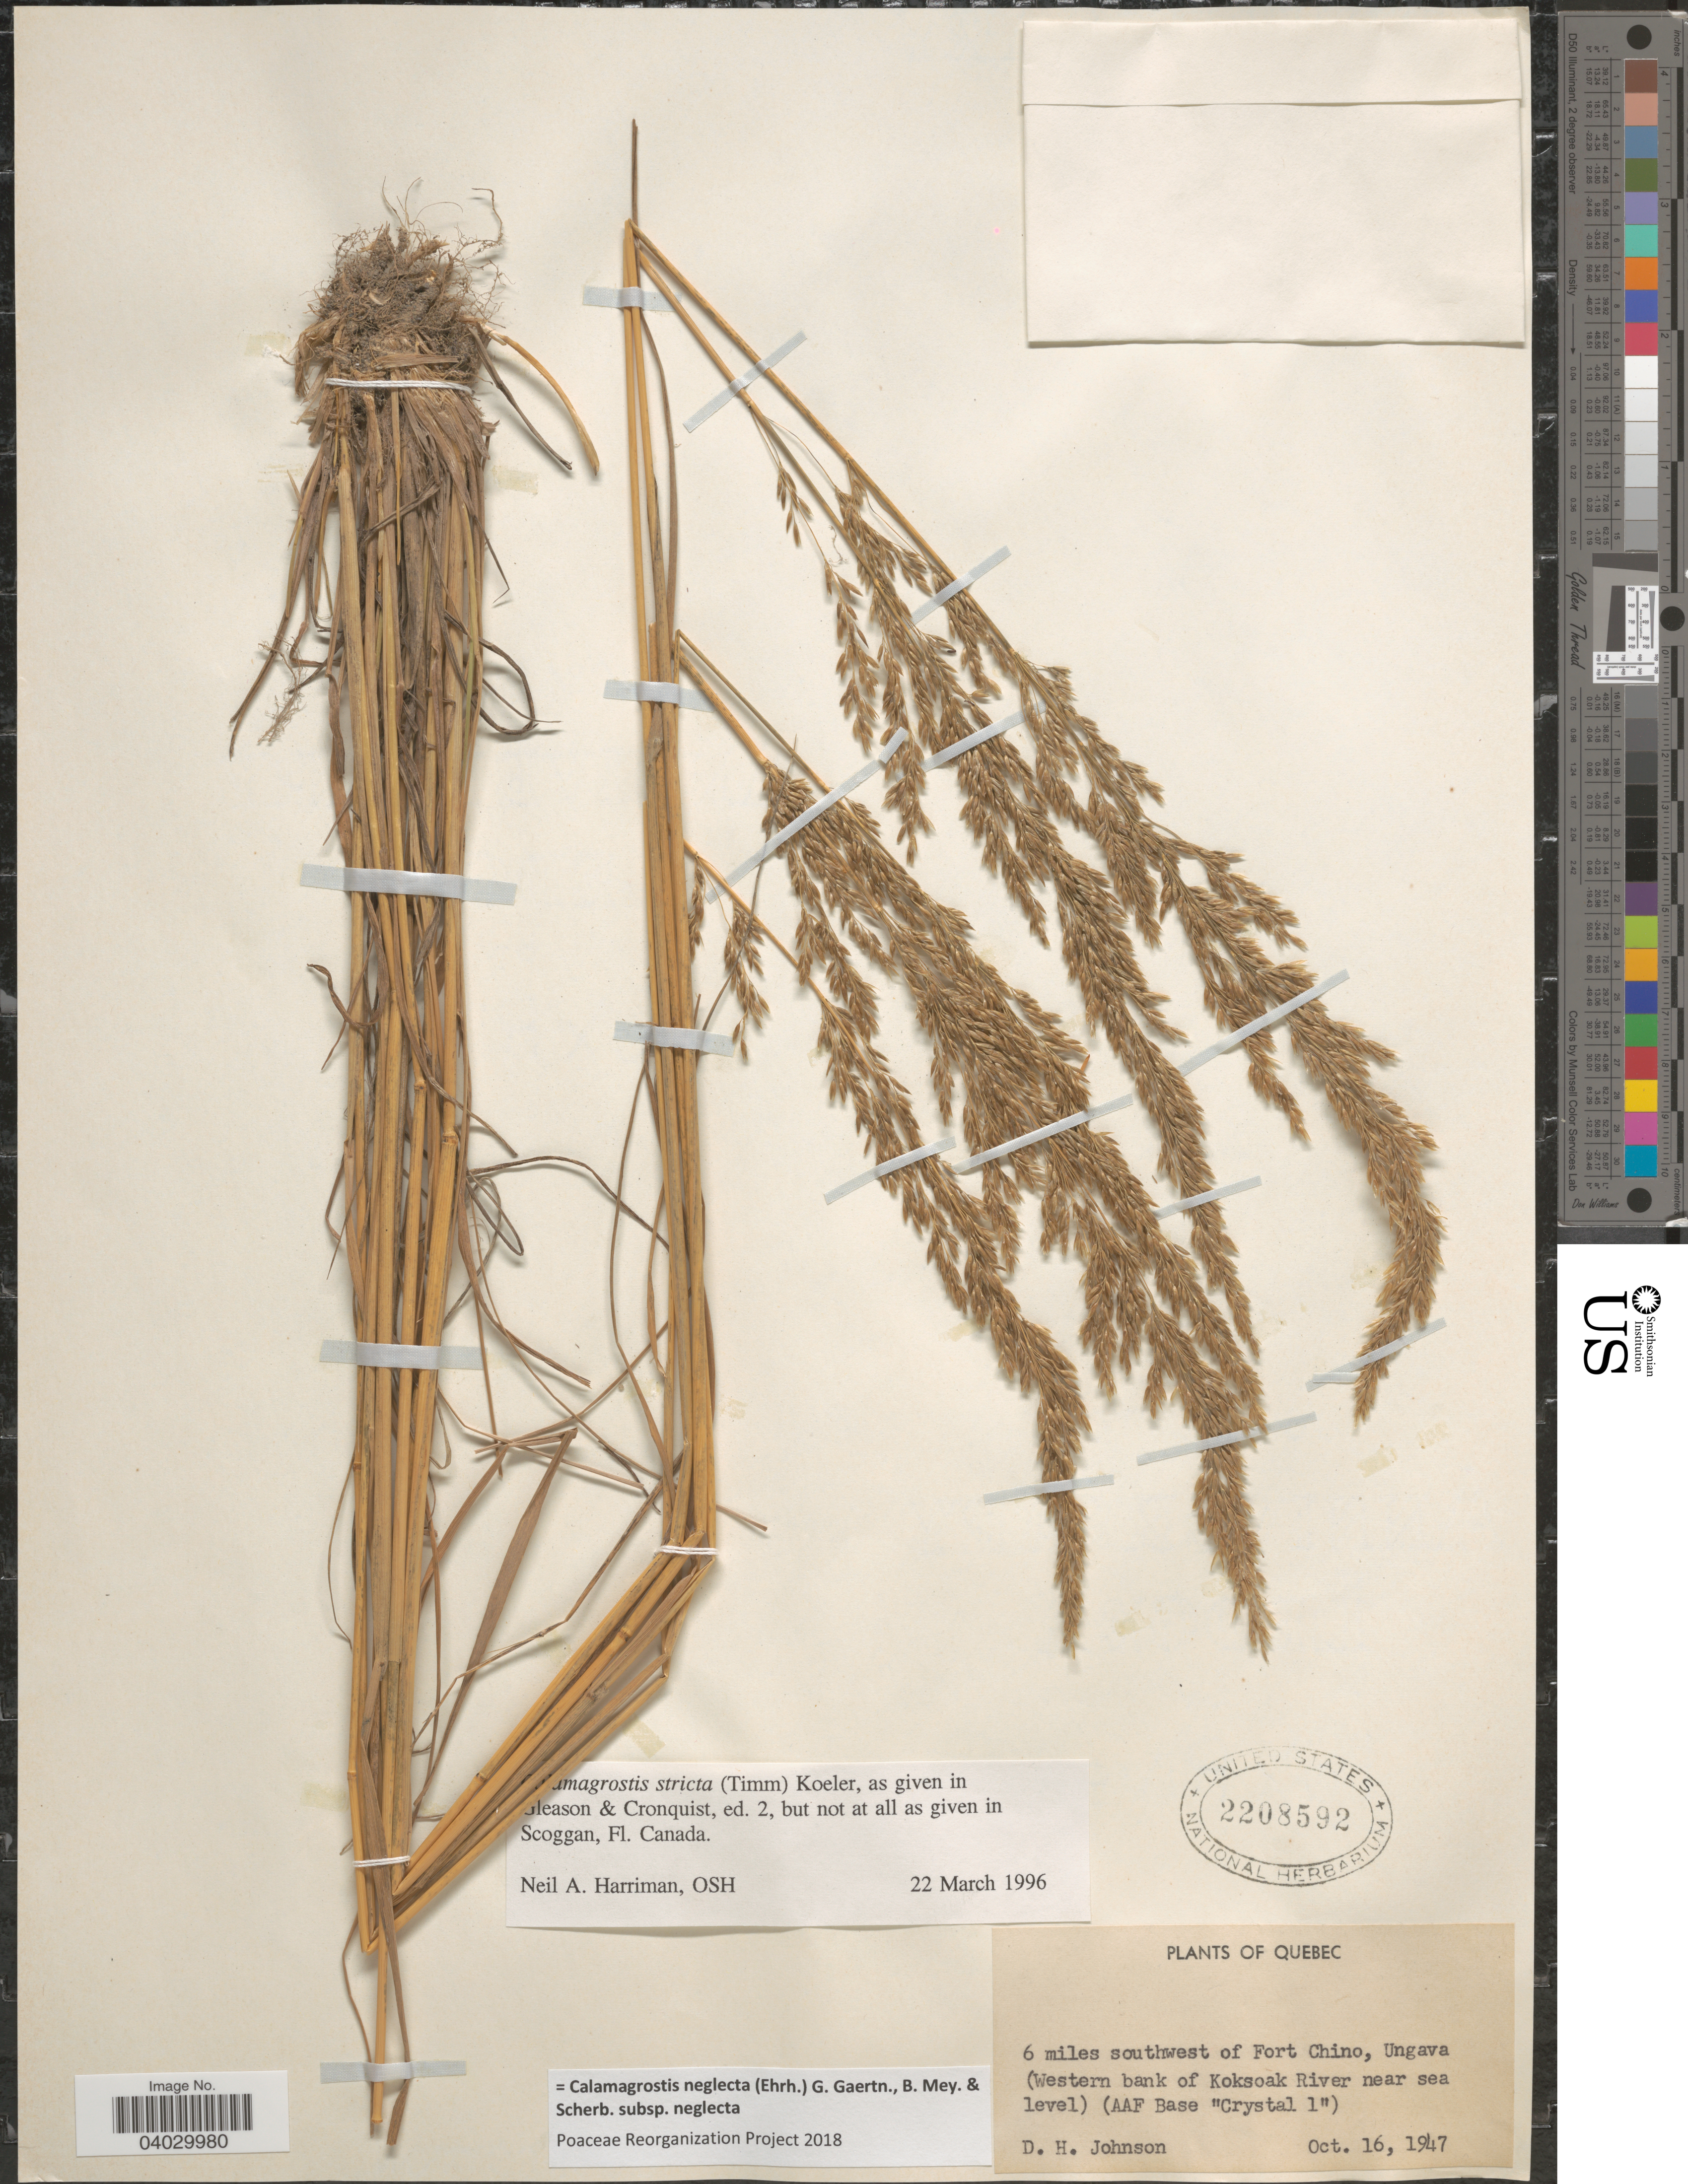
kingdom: Plantae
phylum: Tracheophyta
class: Liliopsida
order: Poales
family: Poaceae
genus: Calamagrostis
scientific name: Calamagrostis neglecta subsp. neglecta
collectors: D.H. Johnson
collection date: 1947-10-16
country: Canada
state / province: Quebec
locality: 6 miles southwest of Fort Chino, Ungava (Western bank of Koksoak River) (AAF Base "Crystal 1").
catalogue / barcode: US 2208592